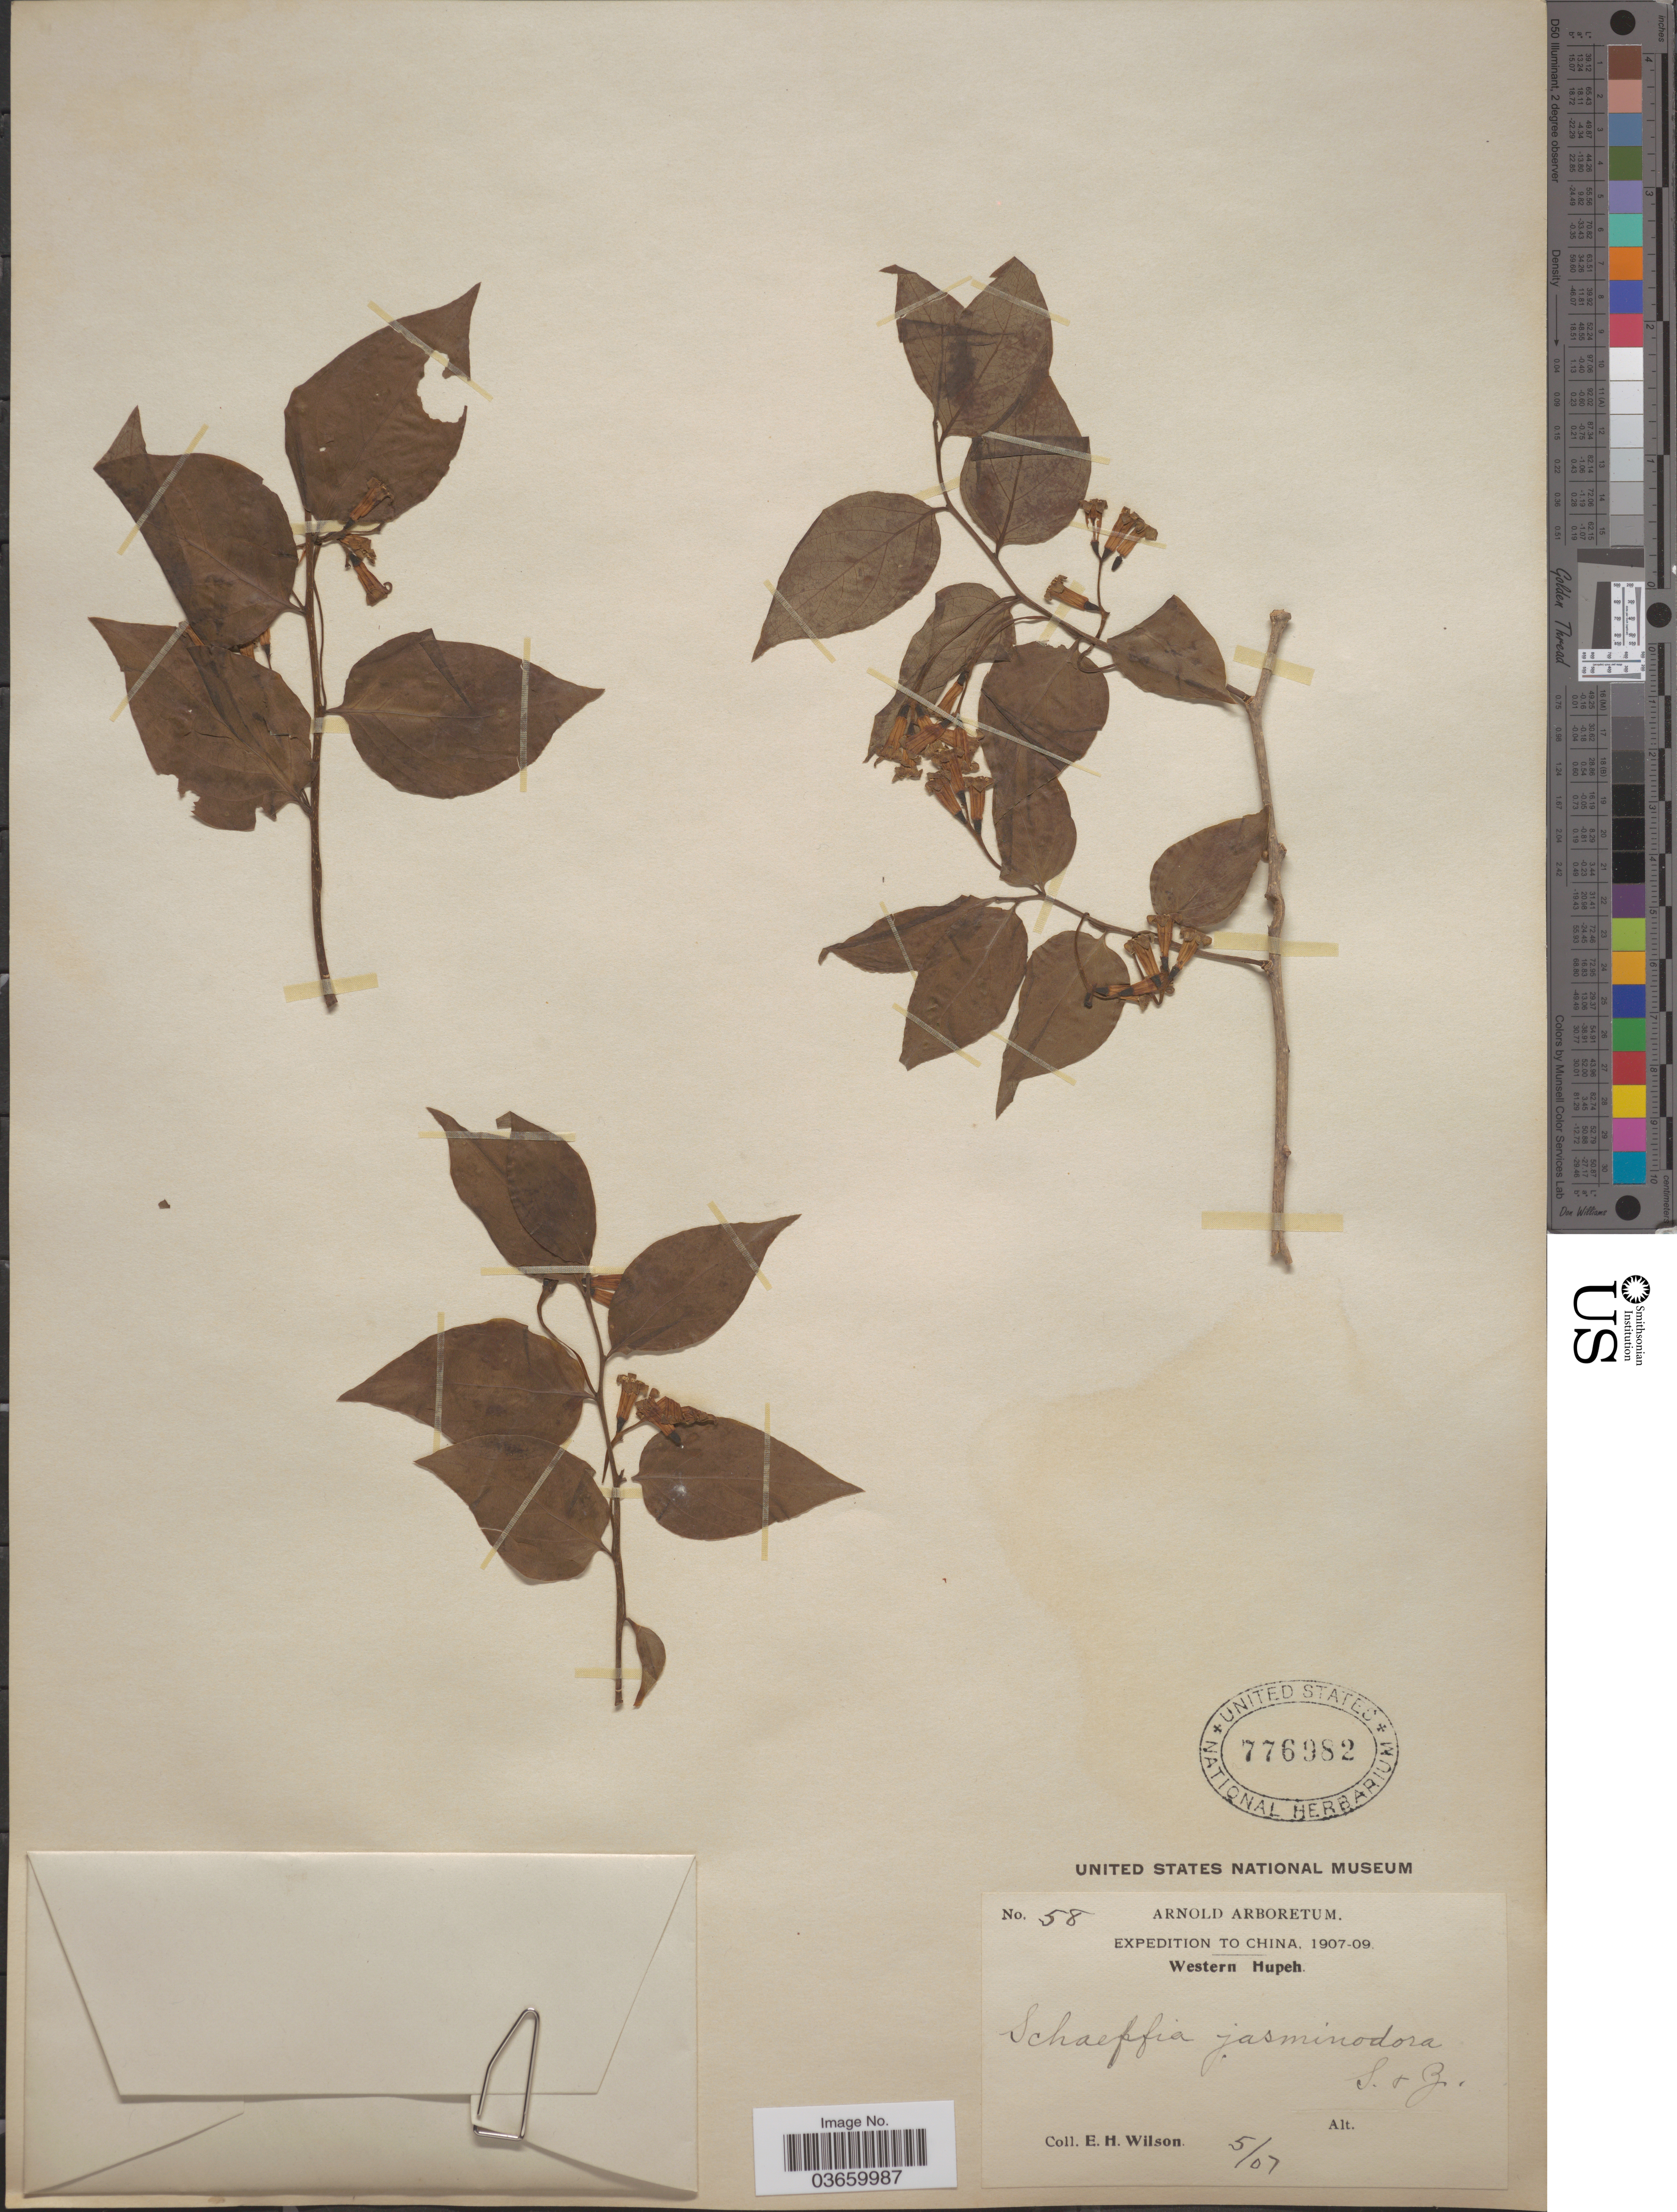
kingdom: Plantae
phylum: Tracheophyta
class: Magnoliopsida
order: Santalales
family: Schoepfiaceae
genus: Schoepfia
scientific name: Schoepfia jasminodora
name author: Zucc. & Siebold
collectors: E. Wilson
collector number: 58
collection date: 1907-05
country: China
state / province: Hubei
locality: Western Hupeh.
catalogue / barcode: US 776982